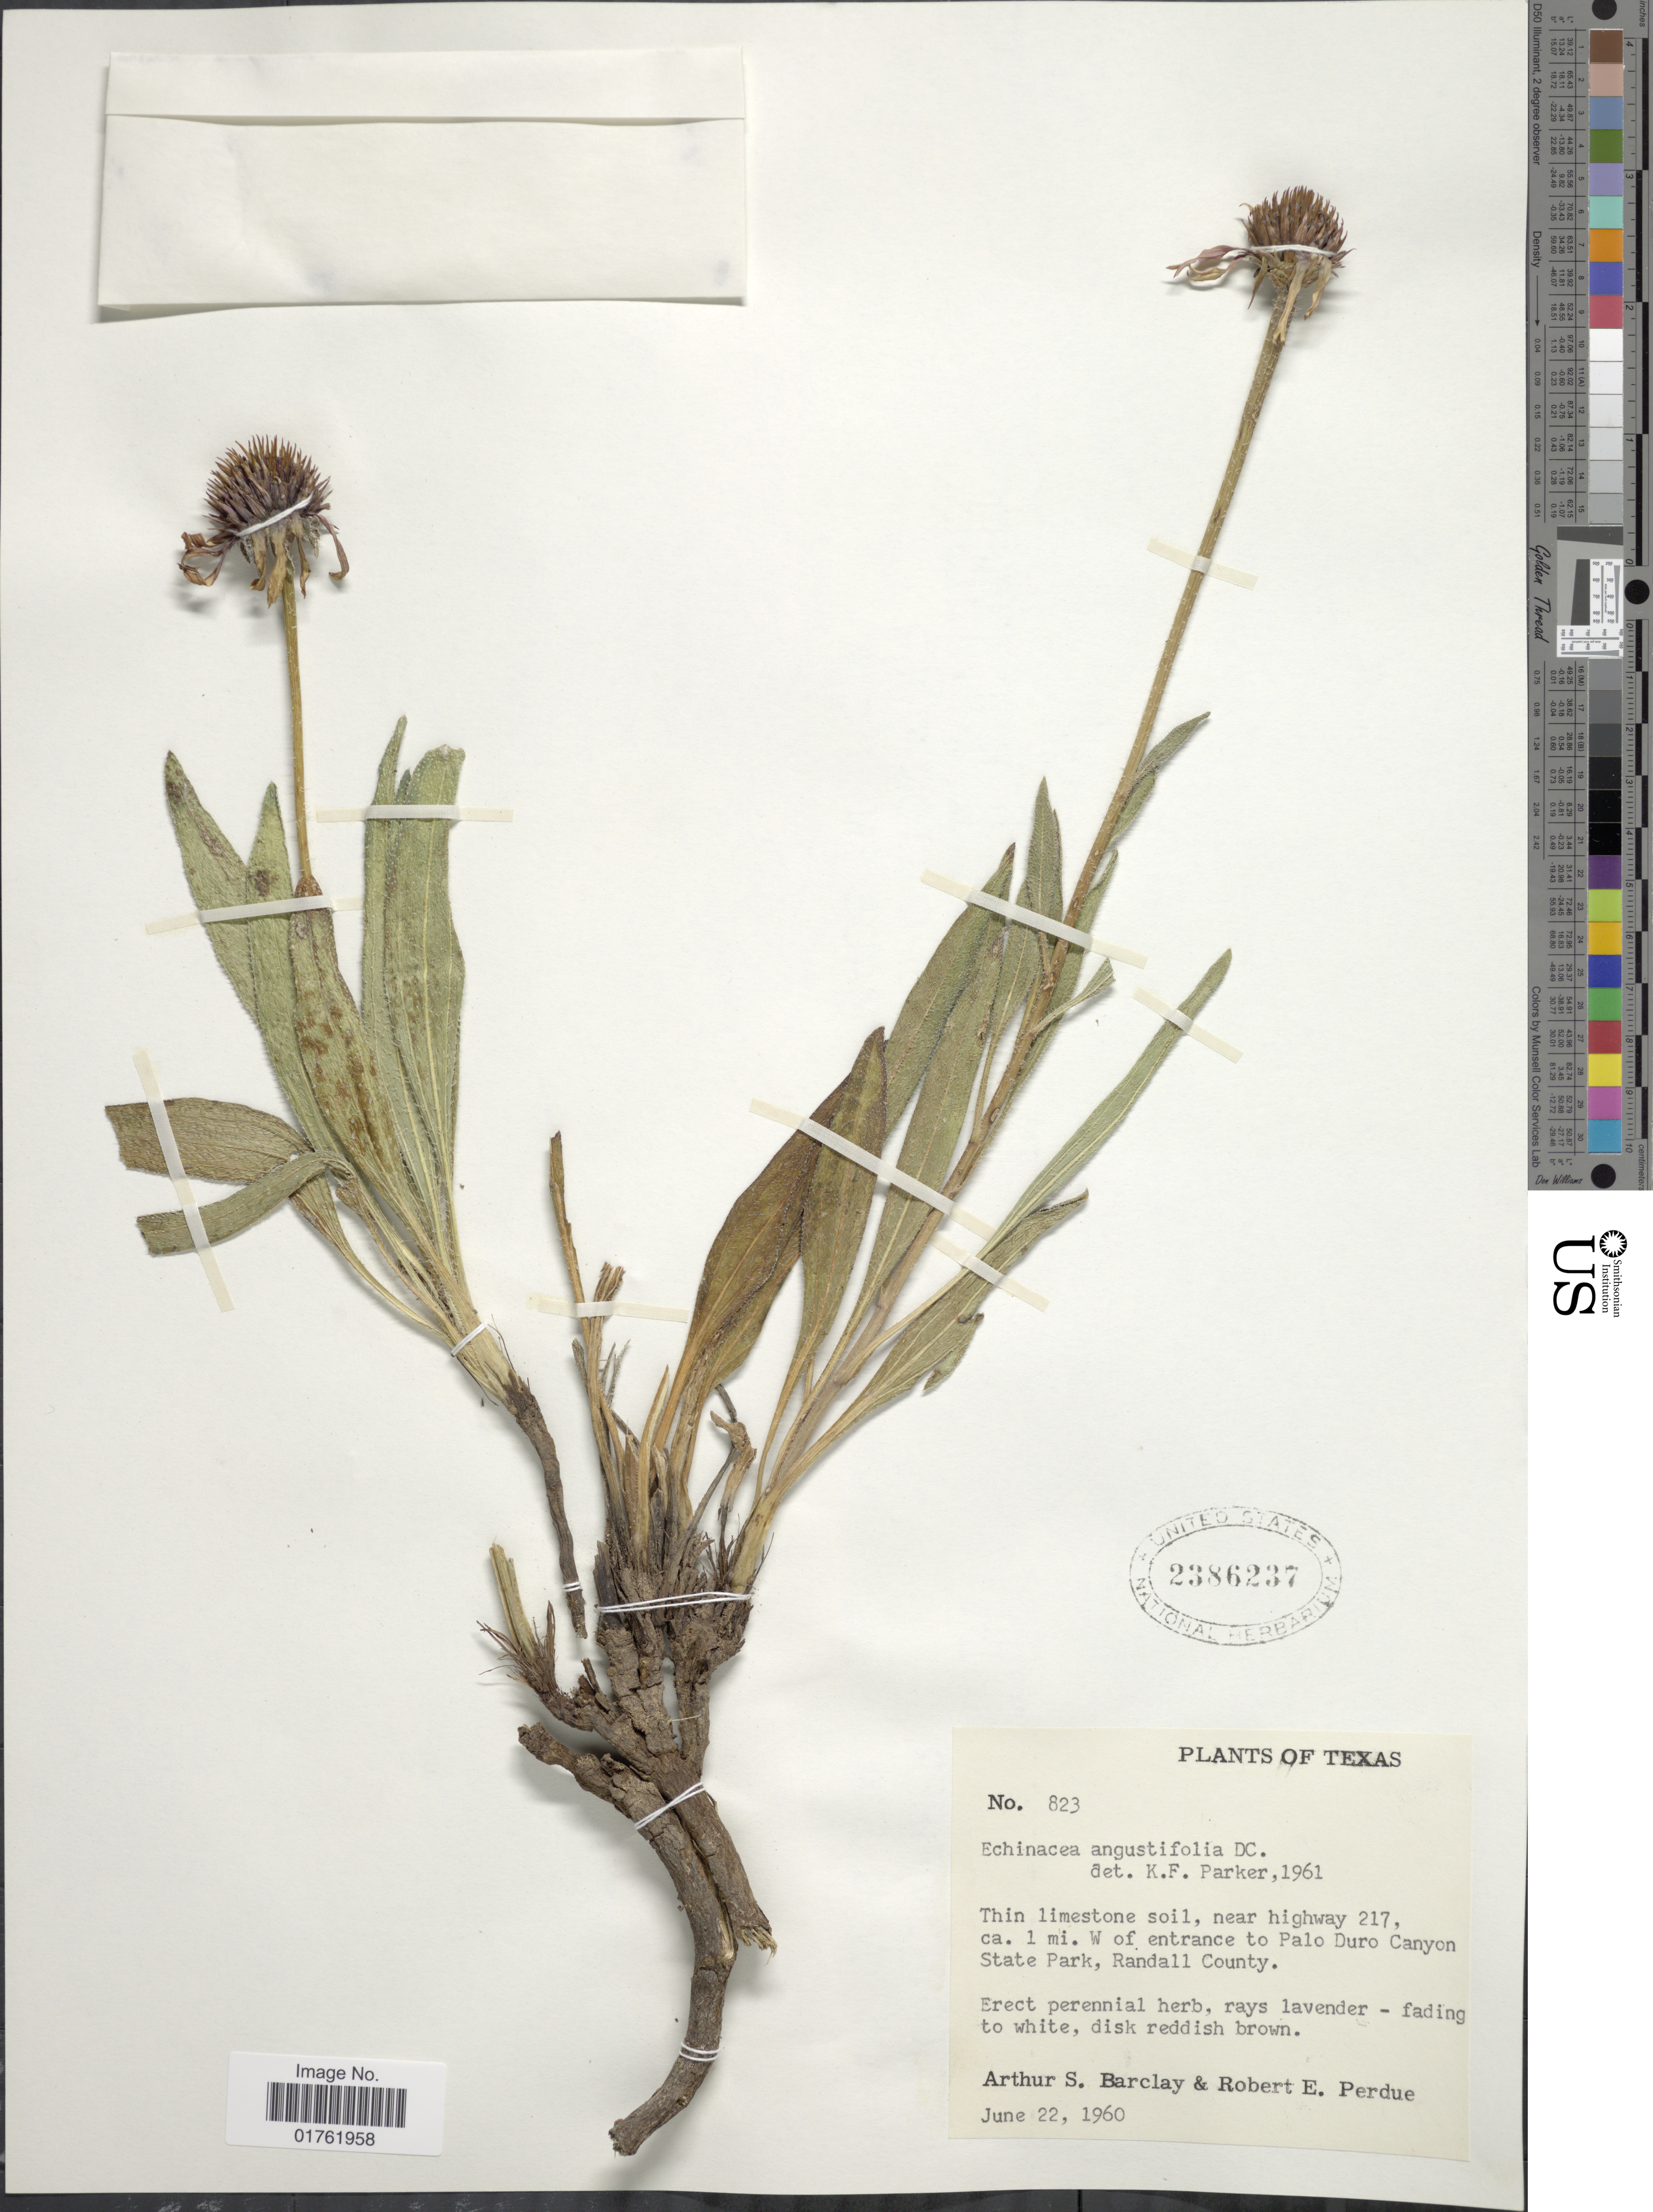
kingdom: Plantae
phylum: Tracheophyta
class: Magnoliopsida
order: Asterales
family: Asteraceae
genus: Echinacea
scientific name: Echinacea angustifolia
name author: DC.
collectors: A. S. Barclay & R. E. Perdue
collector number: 823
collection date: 1960-06-22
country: United States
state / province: Texas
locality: near highway 217, ca. 1 mi W of entrance to Palo Durco Canyon State Park, Randall County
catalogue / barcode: US 2386237